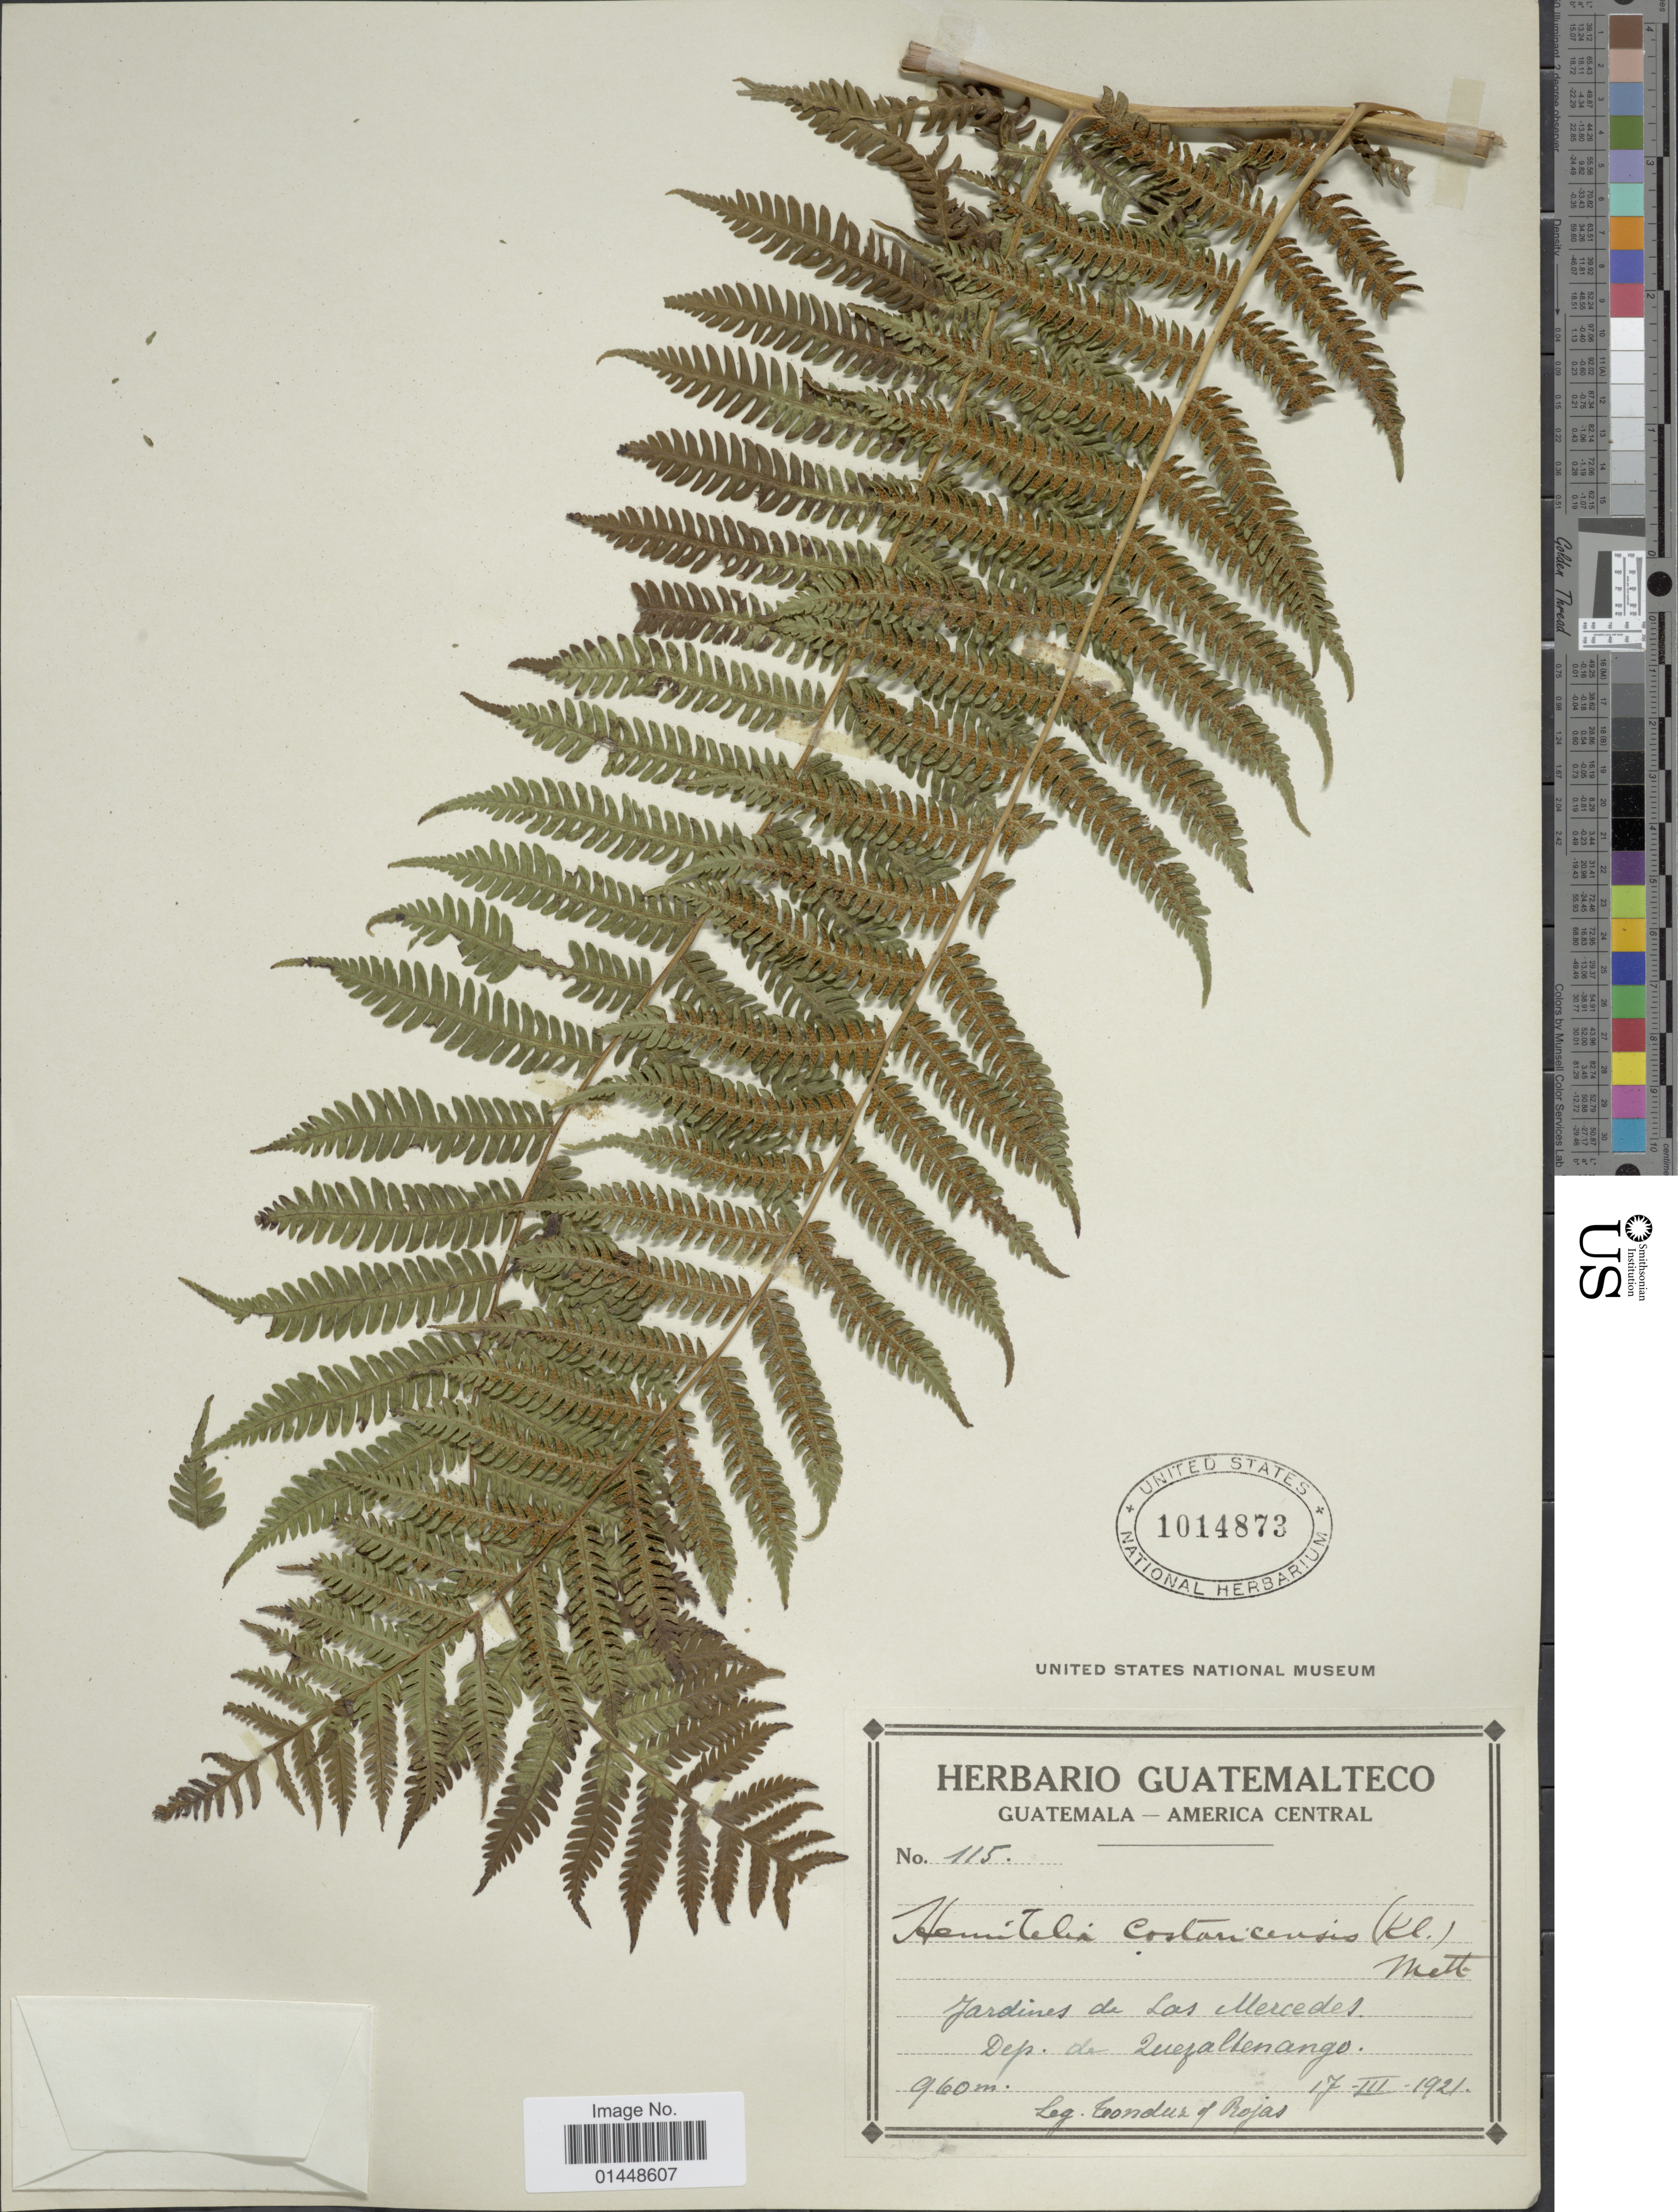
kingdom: Plantae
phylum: Tracheophyta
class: Polypodiopsida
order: Cyatheales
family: Cyatheaceae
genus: Cyathea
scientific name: Cyathea costaricensis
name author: (Kuhn) Domin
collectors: A. Tonduz & Rojas, --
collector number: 115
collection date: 1921-03-17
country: Guatemala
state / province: Quetzaltenango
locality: Jardines de Las Mercedes. Dep. de Quezaltenango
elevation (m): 960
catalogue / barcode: US 1014873